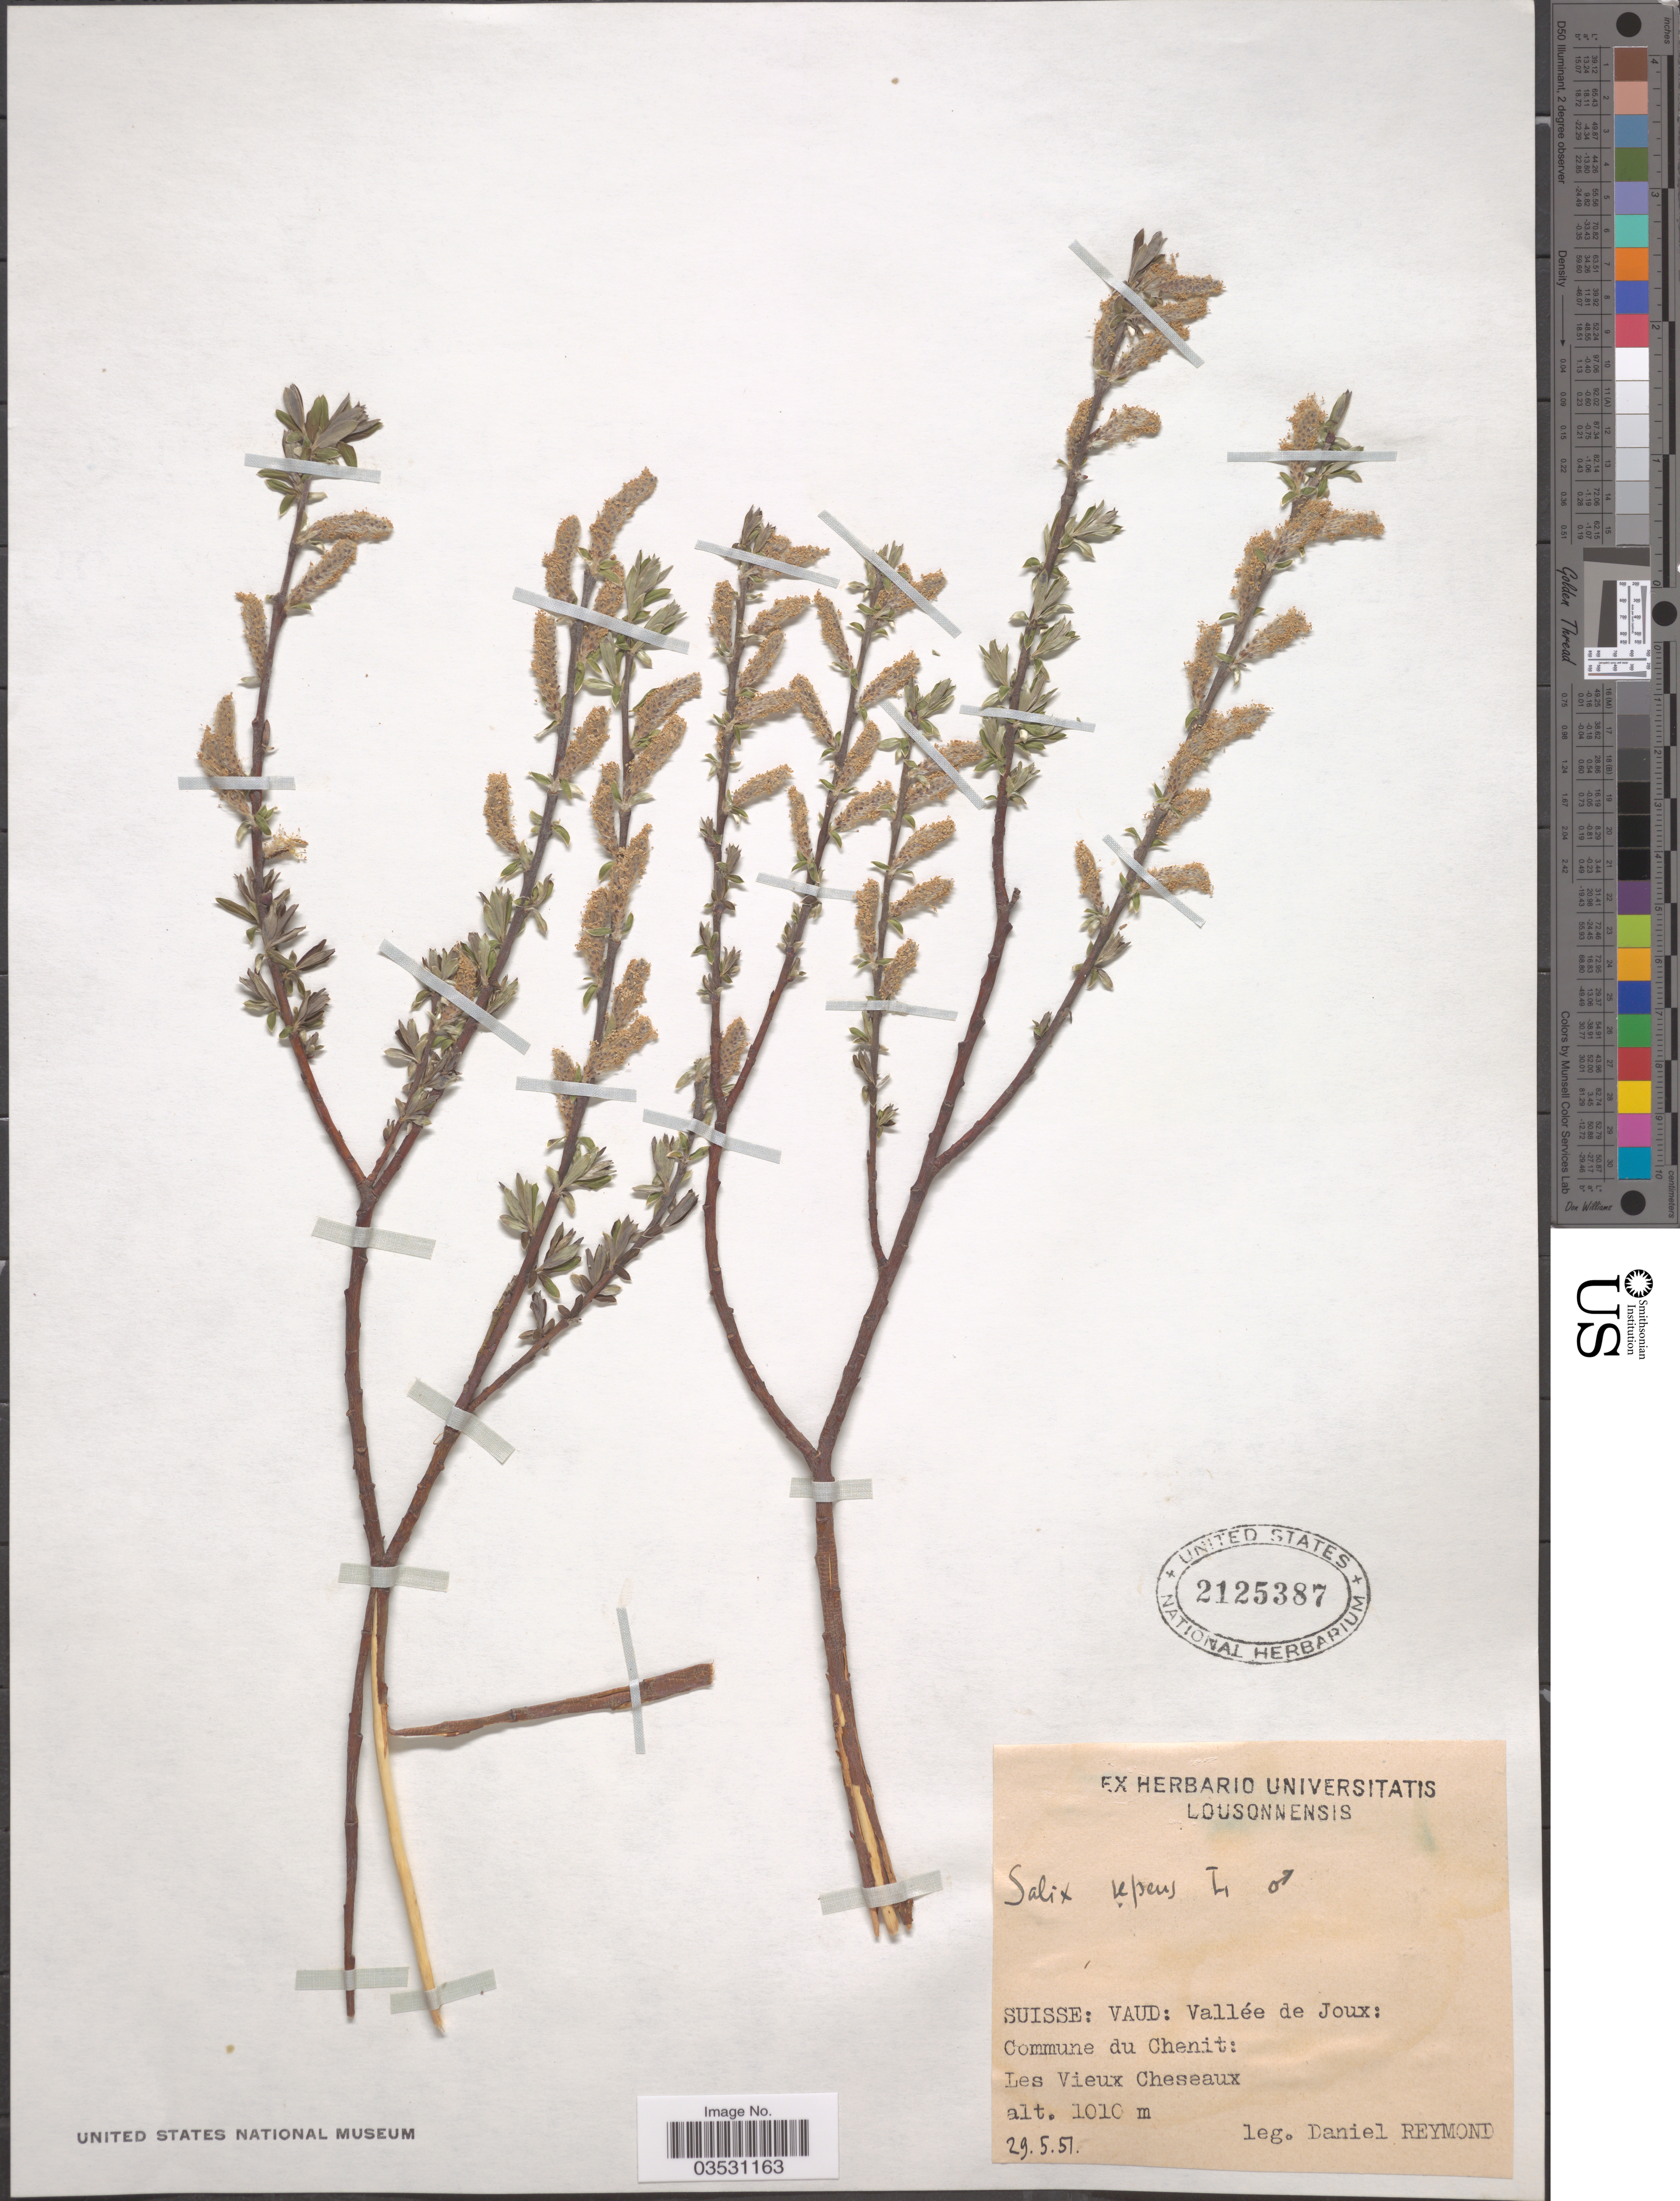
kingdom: Plantae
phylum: Tracheophyta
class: Magnoliopsida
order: Malpighiales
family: Salicaceae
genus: Salix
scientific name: Salix repens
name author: L.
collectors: D. Reymond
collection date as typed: Transcribed d/m/y: 29/5/57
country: Switzerland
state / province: Vaud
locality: Suisse: Vallée de Joux: Commune du Chenit: Les Vieux Cheseaux.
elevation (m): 1010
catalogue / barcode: US 2125387